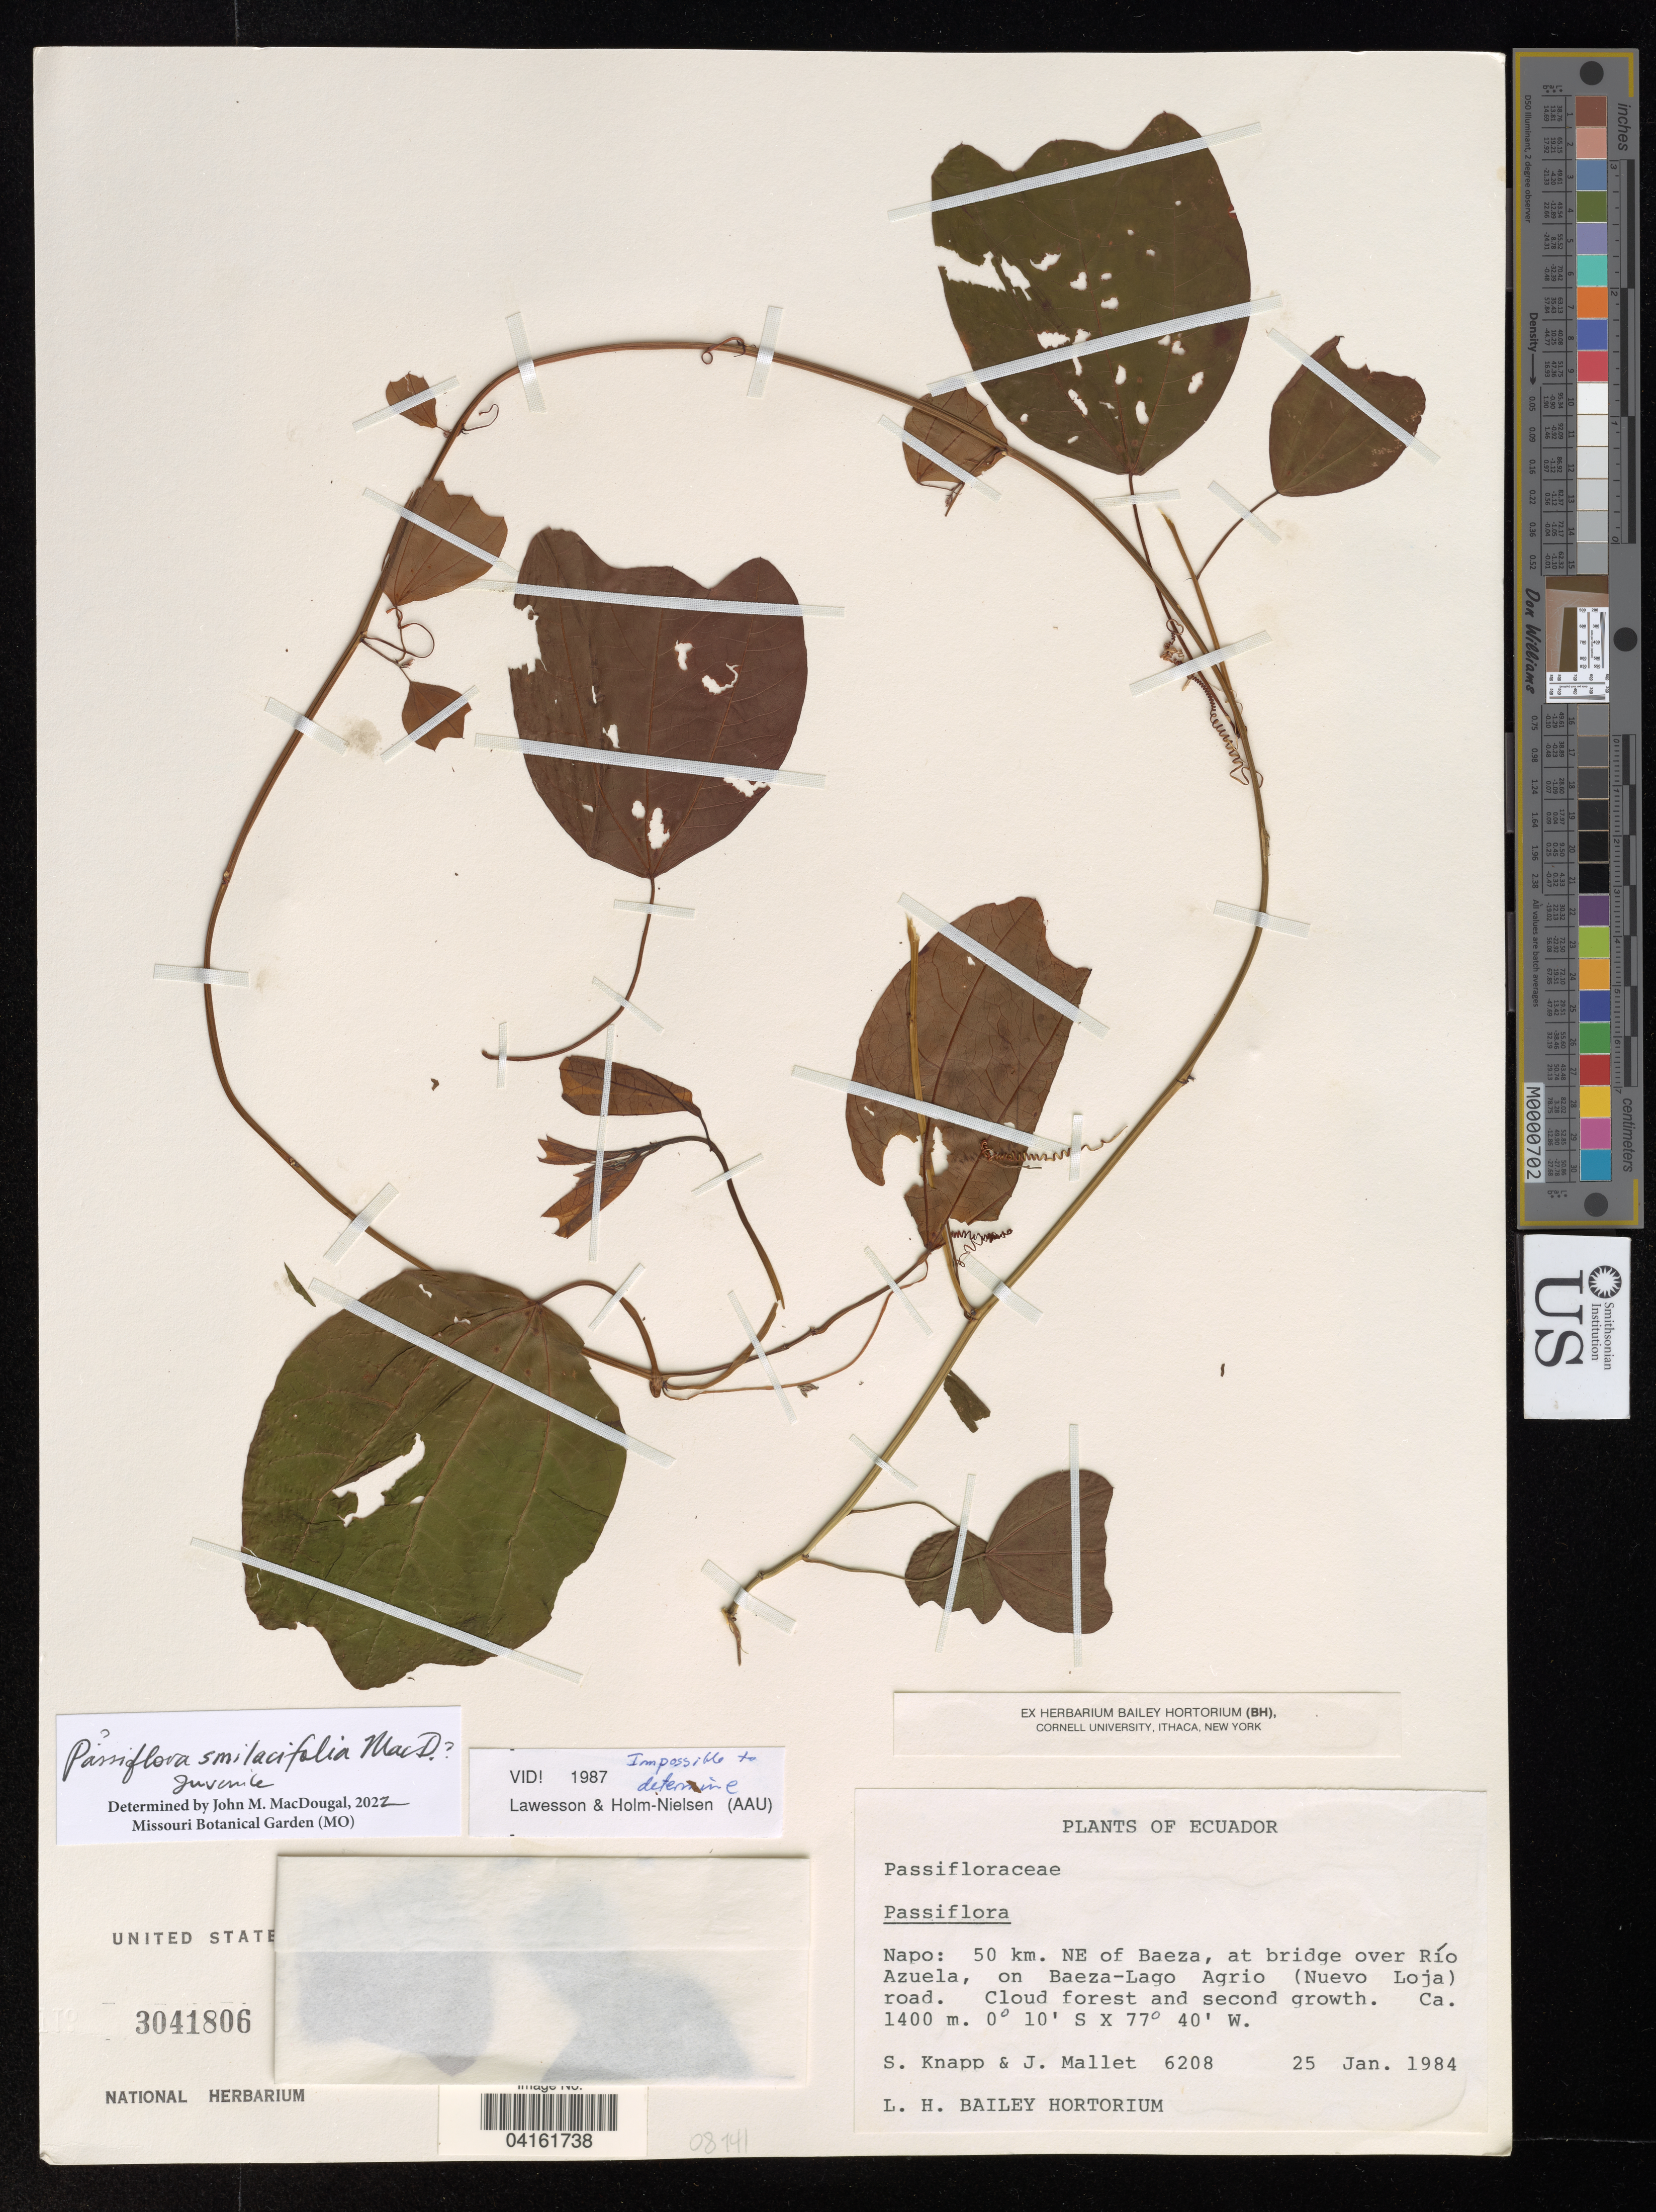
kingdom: Plantae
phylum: Tracheophyta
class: Magnoliopsida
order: Malpighiales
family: Passifloraceae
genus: Passiflora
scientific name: Passiflora smilacifolia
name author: J.M. MacDougal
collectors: S. Knapp & J. Mallet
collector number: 6208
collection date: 1984-01-25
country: Ecuador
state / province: Napo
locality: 50 km. NE of Baeza, at bridge over Río Azuela, on Baeza-Lago Agrio (Nuevo Loja) road.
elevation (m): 1400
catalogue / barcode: US 3041806